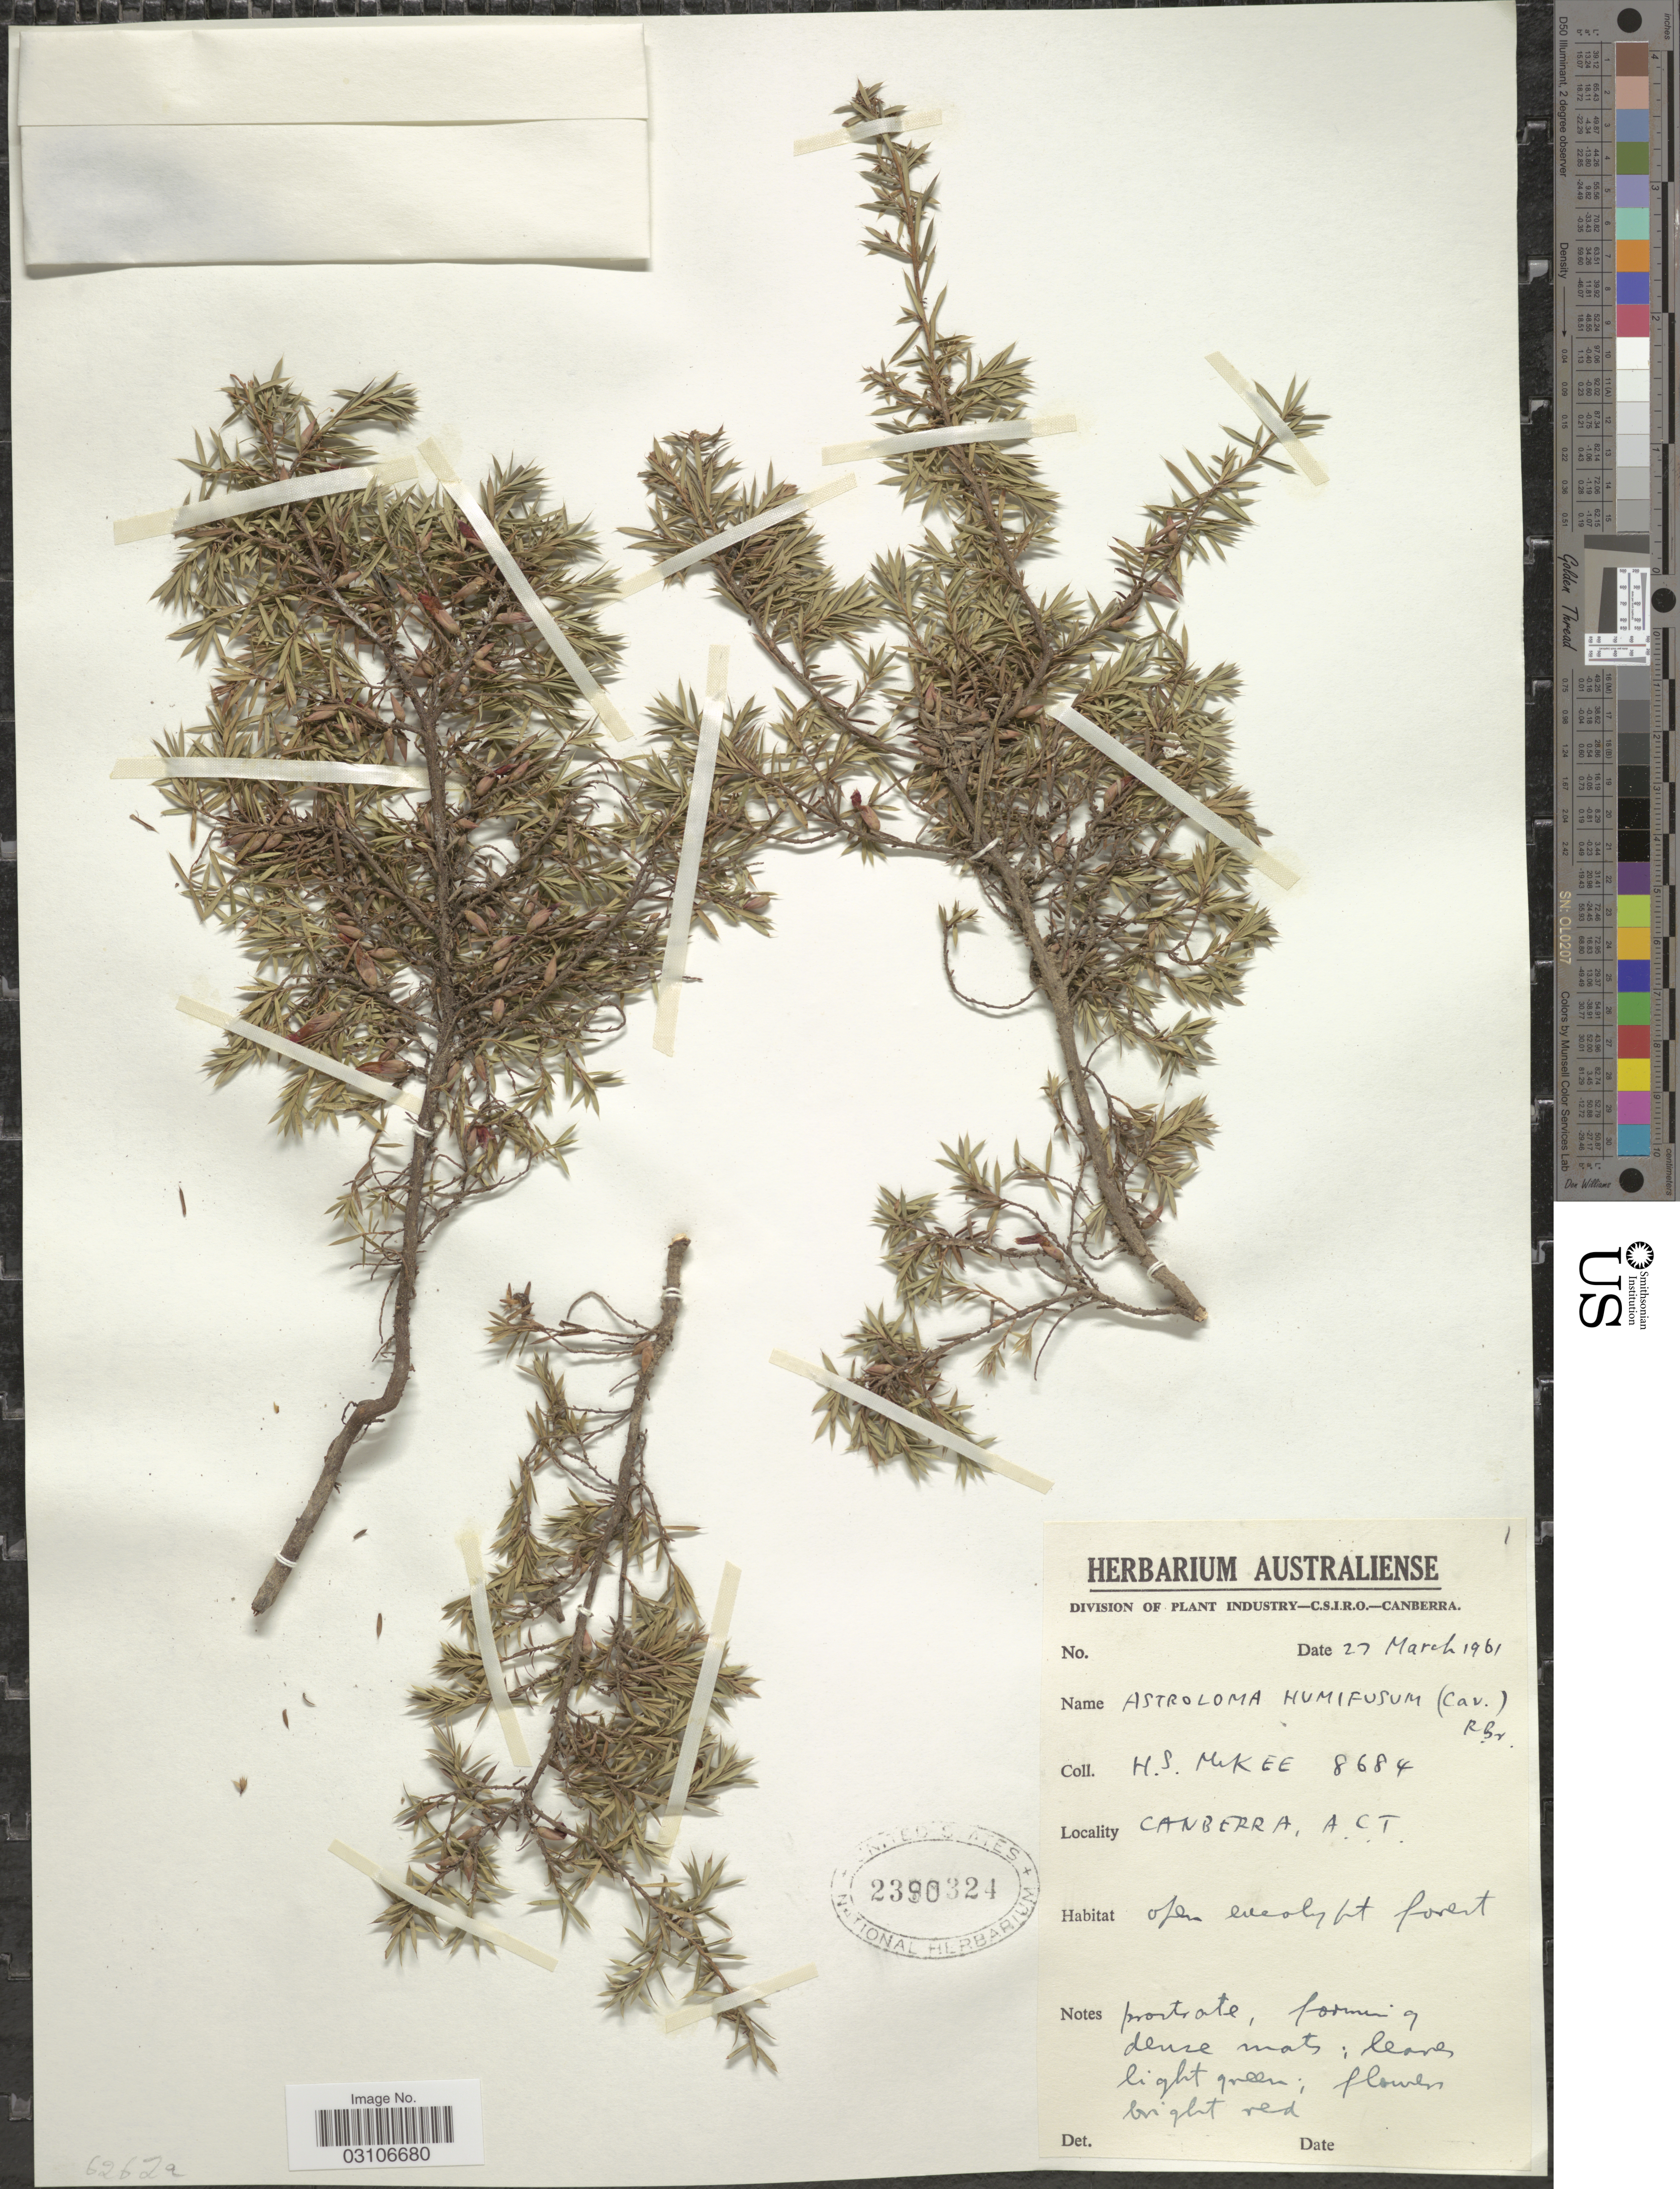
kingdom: Plantae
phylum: Tracheophyta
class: Magnoliopsida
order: Ericales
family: Ericaceae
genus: Astroloma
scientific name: Astroloma humifusum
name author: (Cav.) R. Br.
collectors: H. S. McKee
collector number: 8684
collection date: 1961-03-27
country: Australia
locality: Canberra, A.C.T.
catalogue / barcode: US 2390324